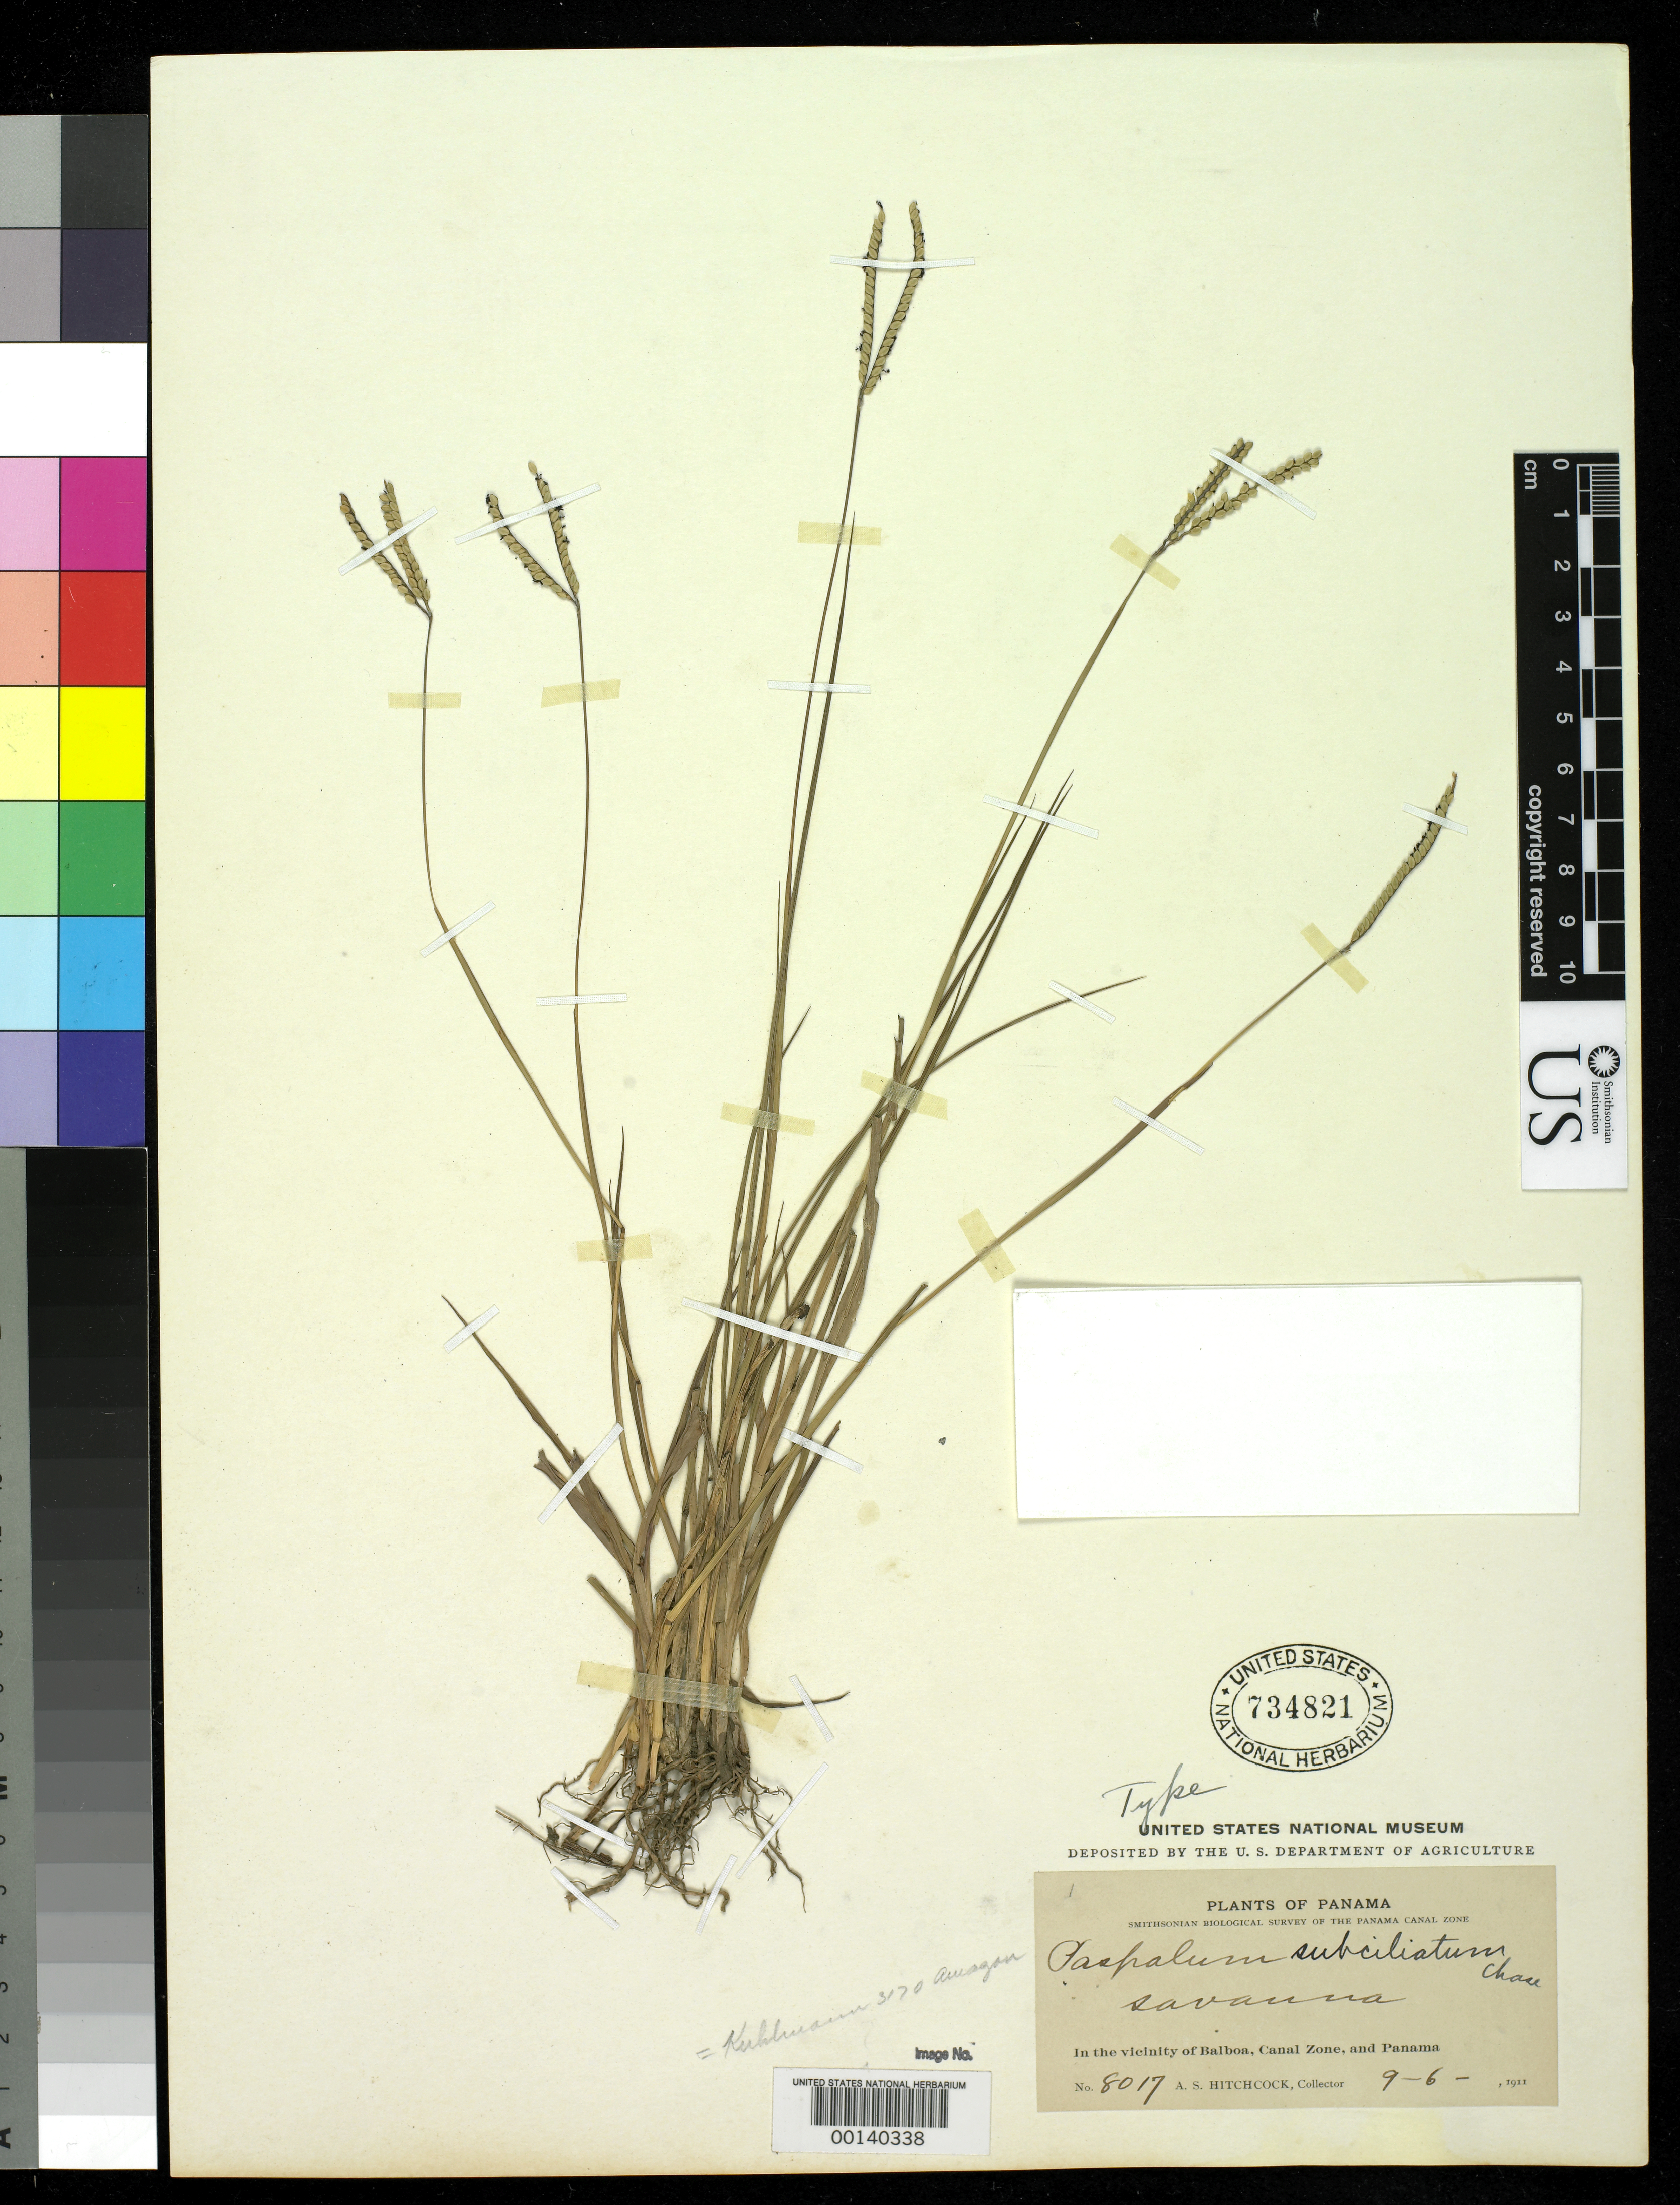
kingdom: Plantae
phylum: Tracheophyta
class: Liliopsida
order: Poales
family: Poaceae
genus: Paspalum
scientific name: Paspalum subciliatum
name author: Chase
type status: Holotype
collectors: A. S. Hitchcock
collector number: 8017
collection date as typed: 06 Sep 1911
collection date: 1911-09-06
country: Panama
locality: Vicinity of Balboa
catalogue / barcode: US 734821